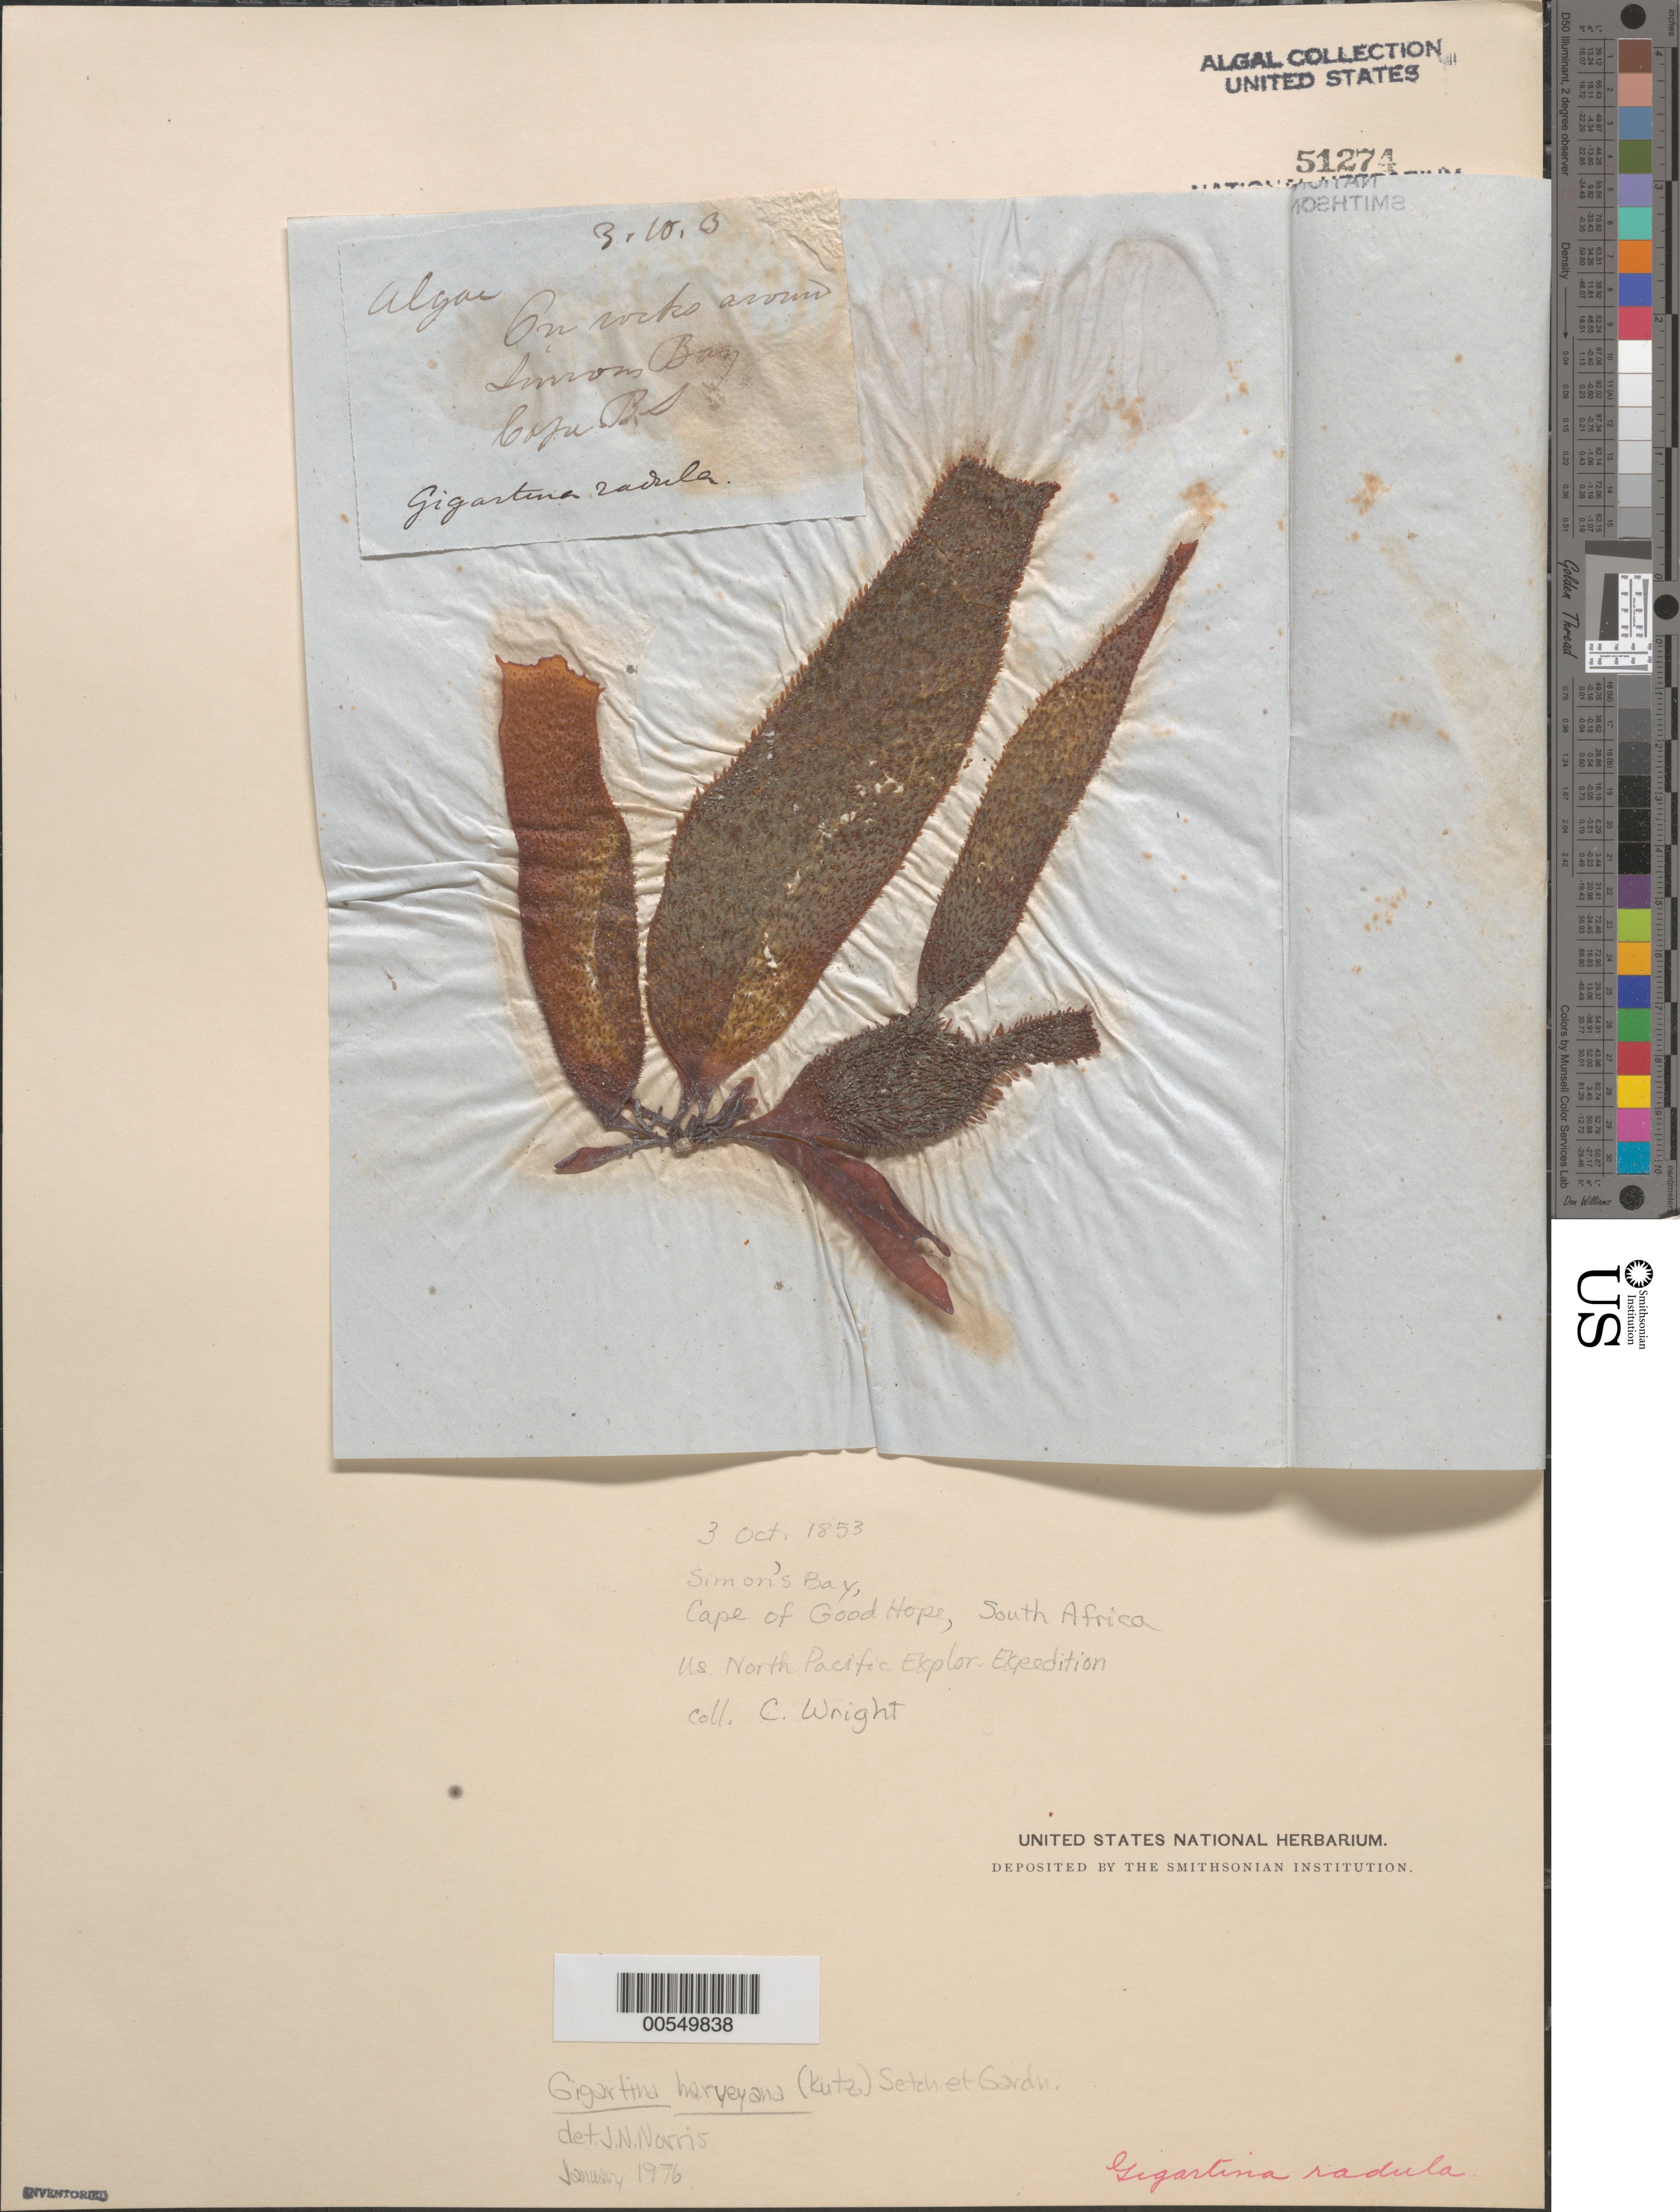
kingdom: Plantae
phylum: Rhodophyta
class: Florideophyceae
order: Gigartinales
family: Gigartinaceae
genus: Chondracanthus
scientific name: Chondracanthus harveyanus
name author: (Kütz.) Guiry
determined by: Algae name updating Project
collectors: C. Wright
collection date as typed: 03 Oct 1853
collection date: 1853-10-03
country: South Africa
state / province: Western Cape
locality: Simon's bay, cape of good hope (cape b. s.)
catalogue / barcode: US 51274